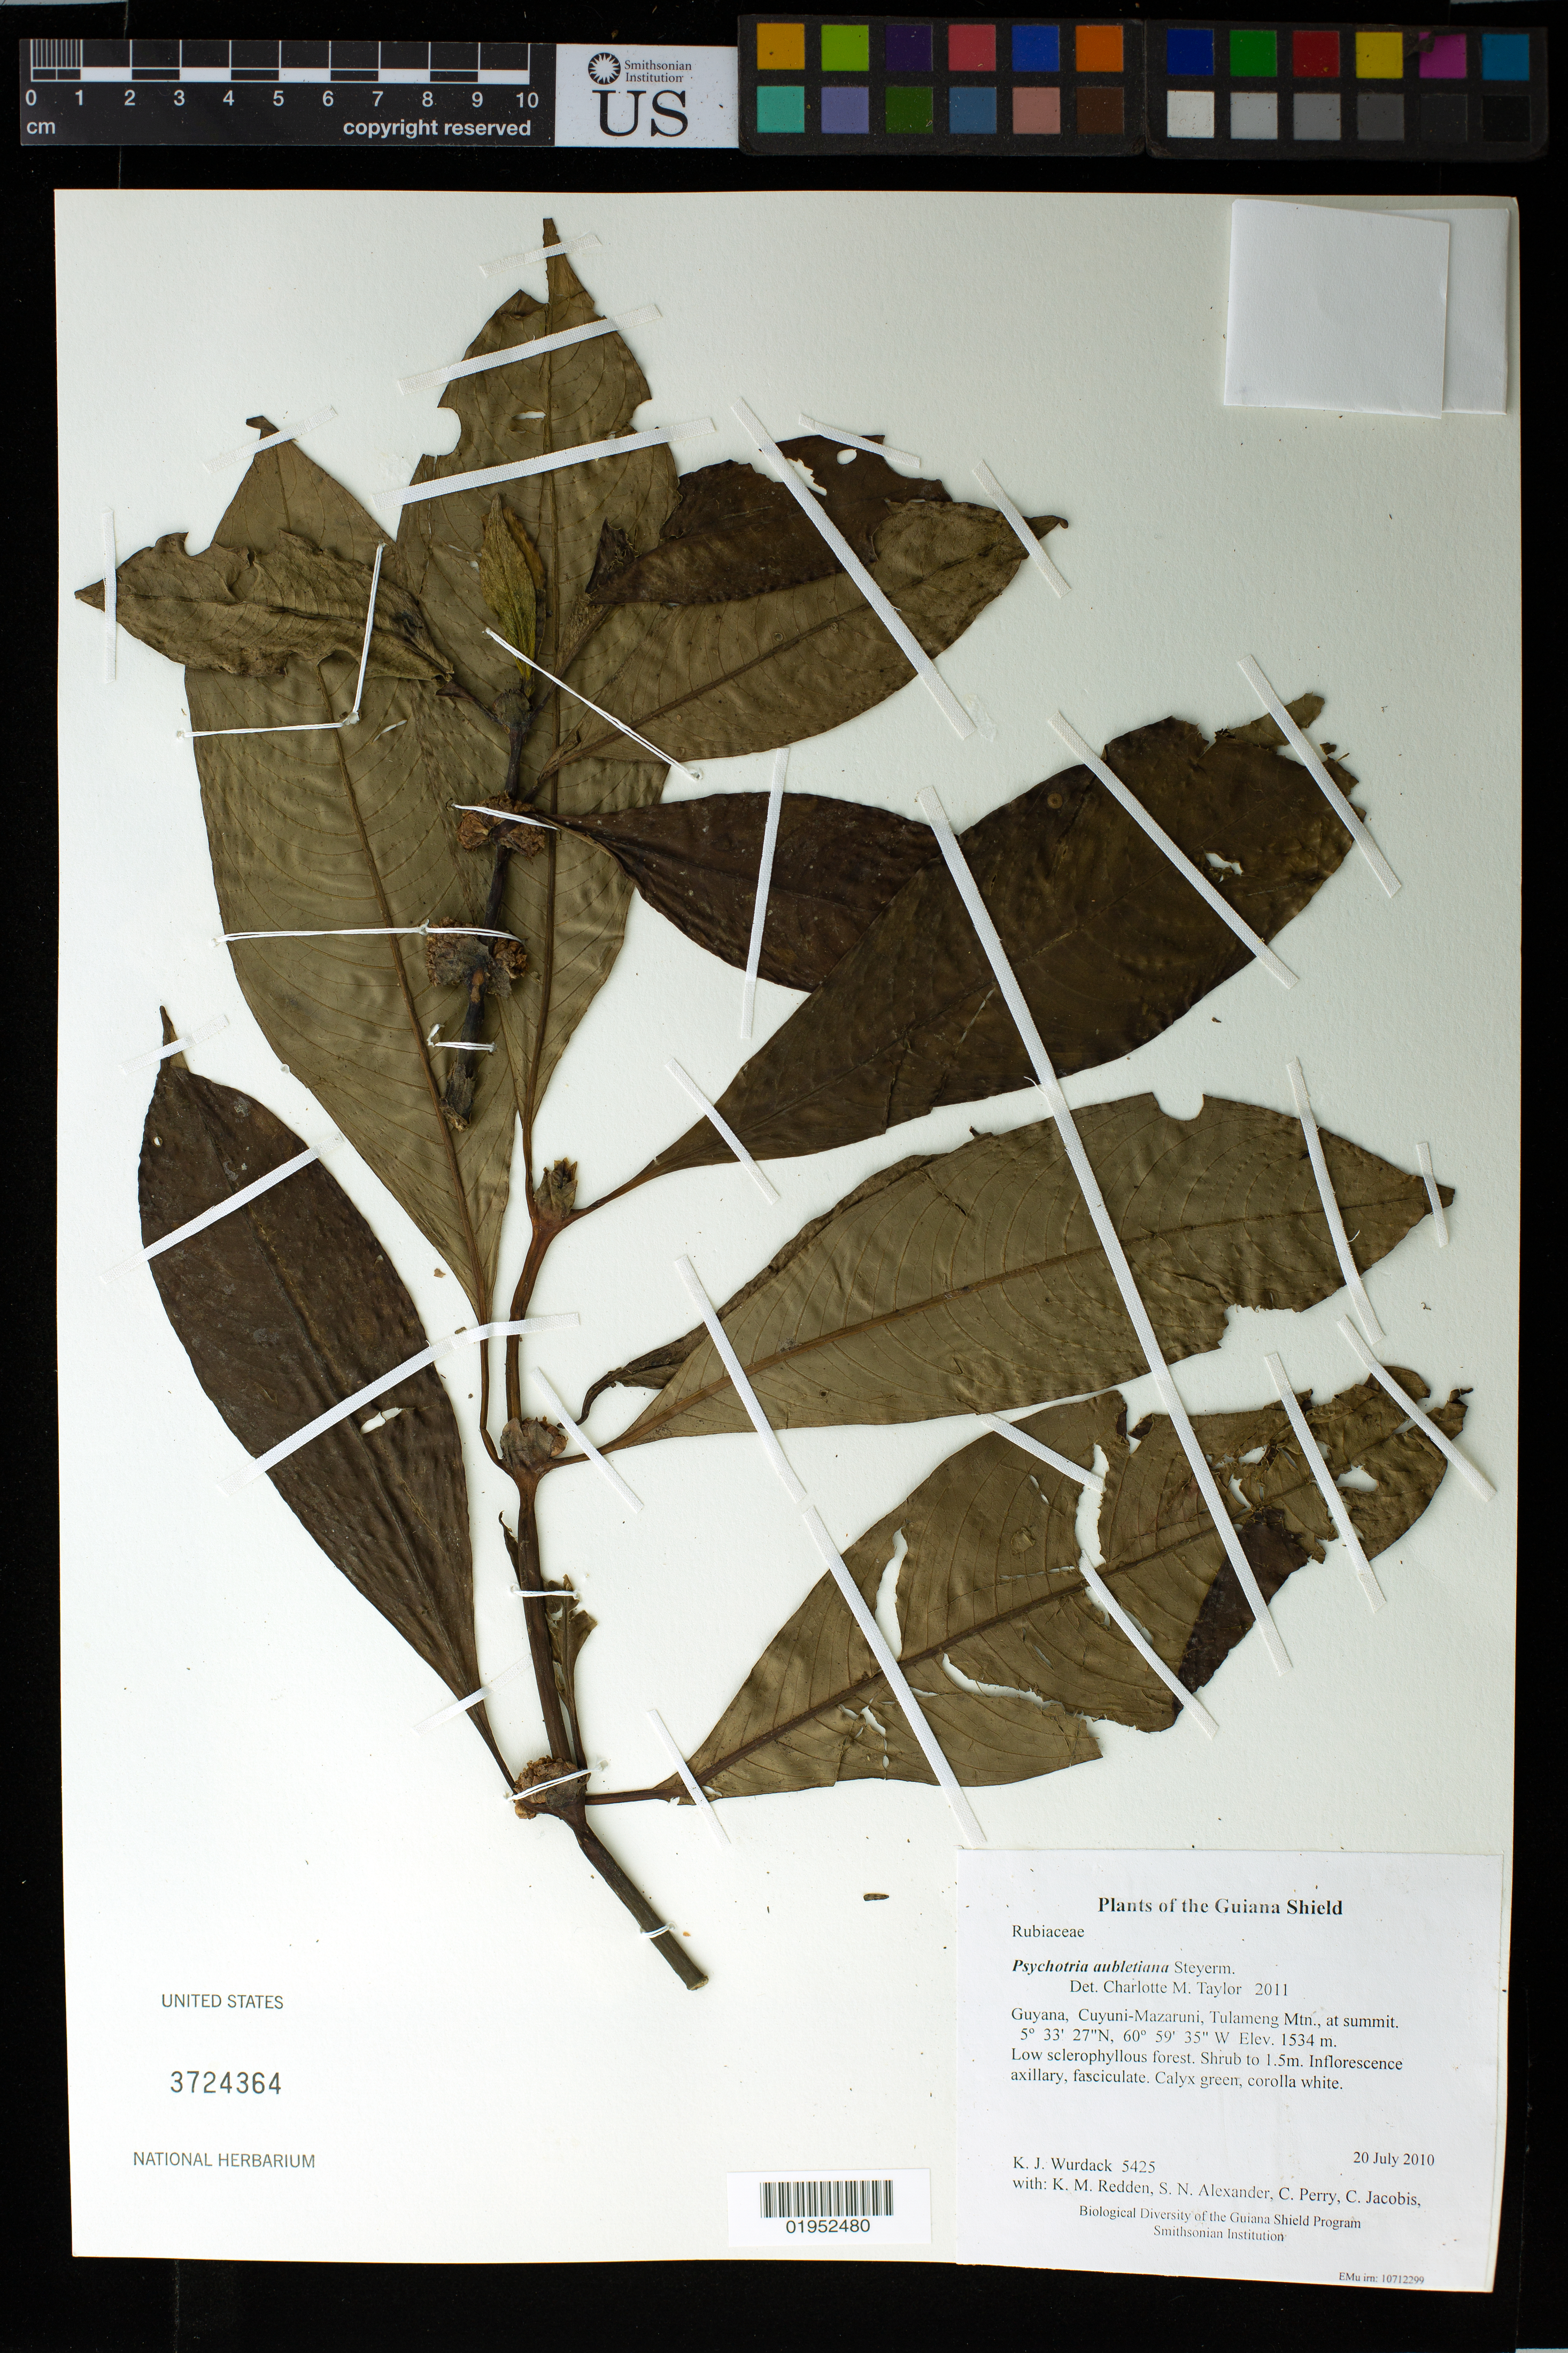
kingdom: Plantae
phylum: Tracheophyta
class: Magnoliopsida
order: Gentianales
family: Rubiaceae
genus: Palicourea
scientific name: Palicourea axillaris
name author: (Sw.) Borhidi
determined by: Kirkbride, J. H., Jr.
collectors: K. Wurdack, K. M. Redden, S. N. Alexander, C. Perry, C. Jacobis, D. Hunter, V. Roland & H. Hunter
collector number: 5425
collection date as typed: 20 July 2010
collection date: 2010-07-20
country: Guyana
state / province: Cuyuni-Mazaruni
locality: Tulameng Mtn., at summit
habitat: Low sclerophyllous forest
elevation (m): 1534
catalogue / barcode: US 3724364